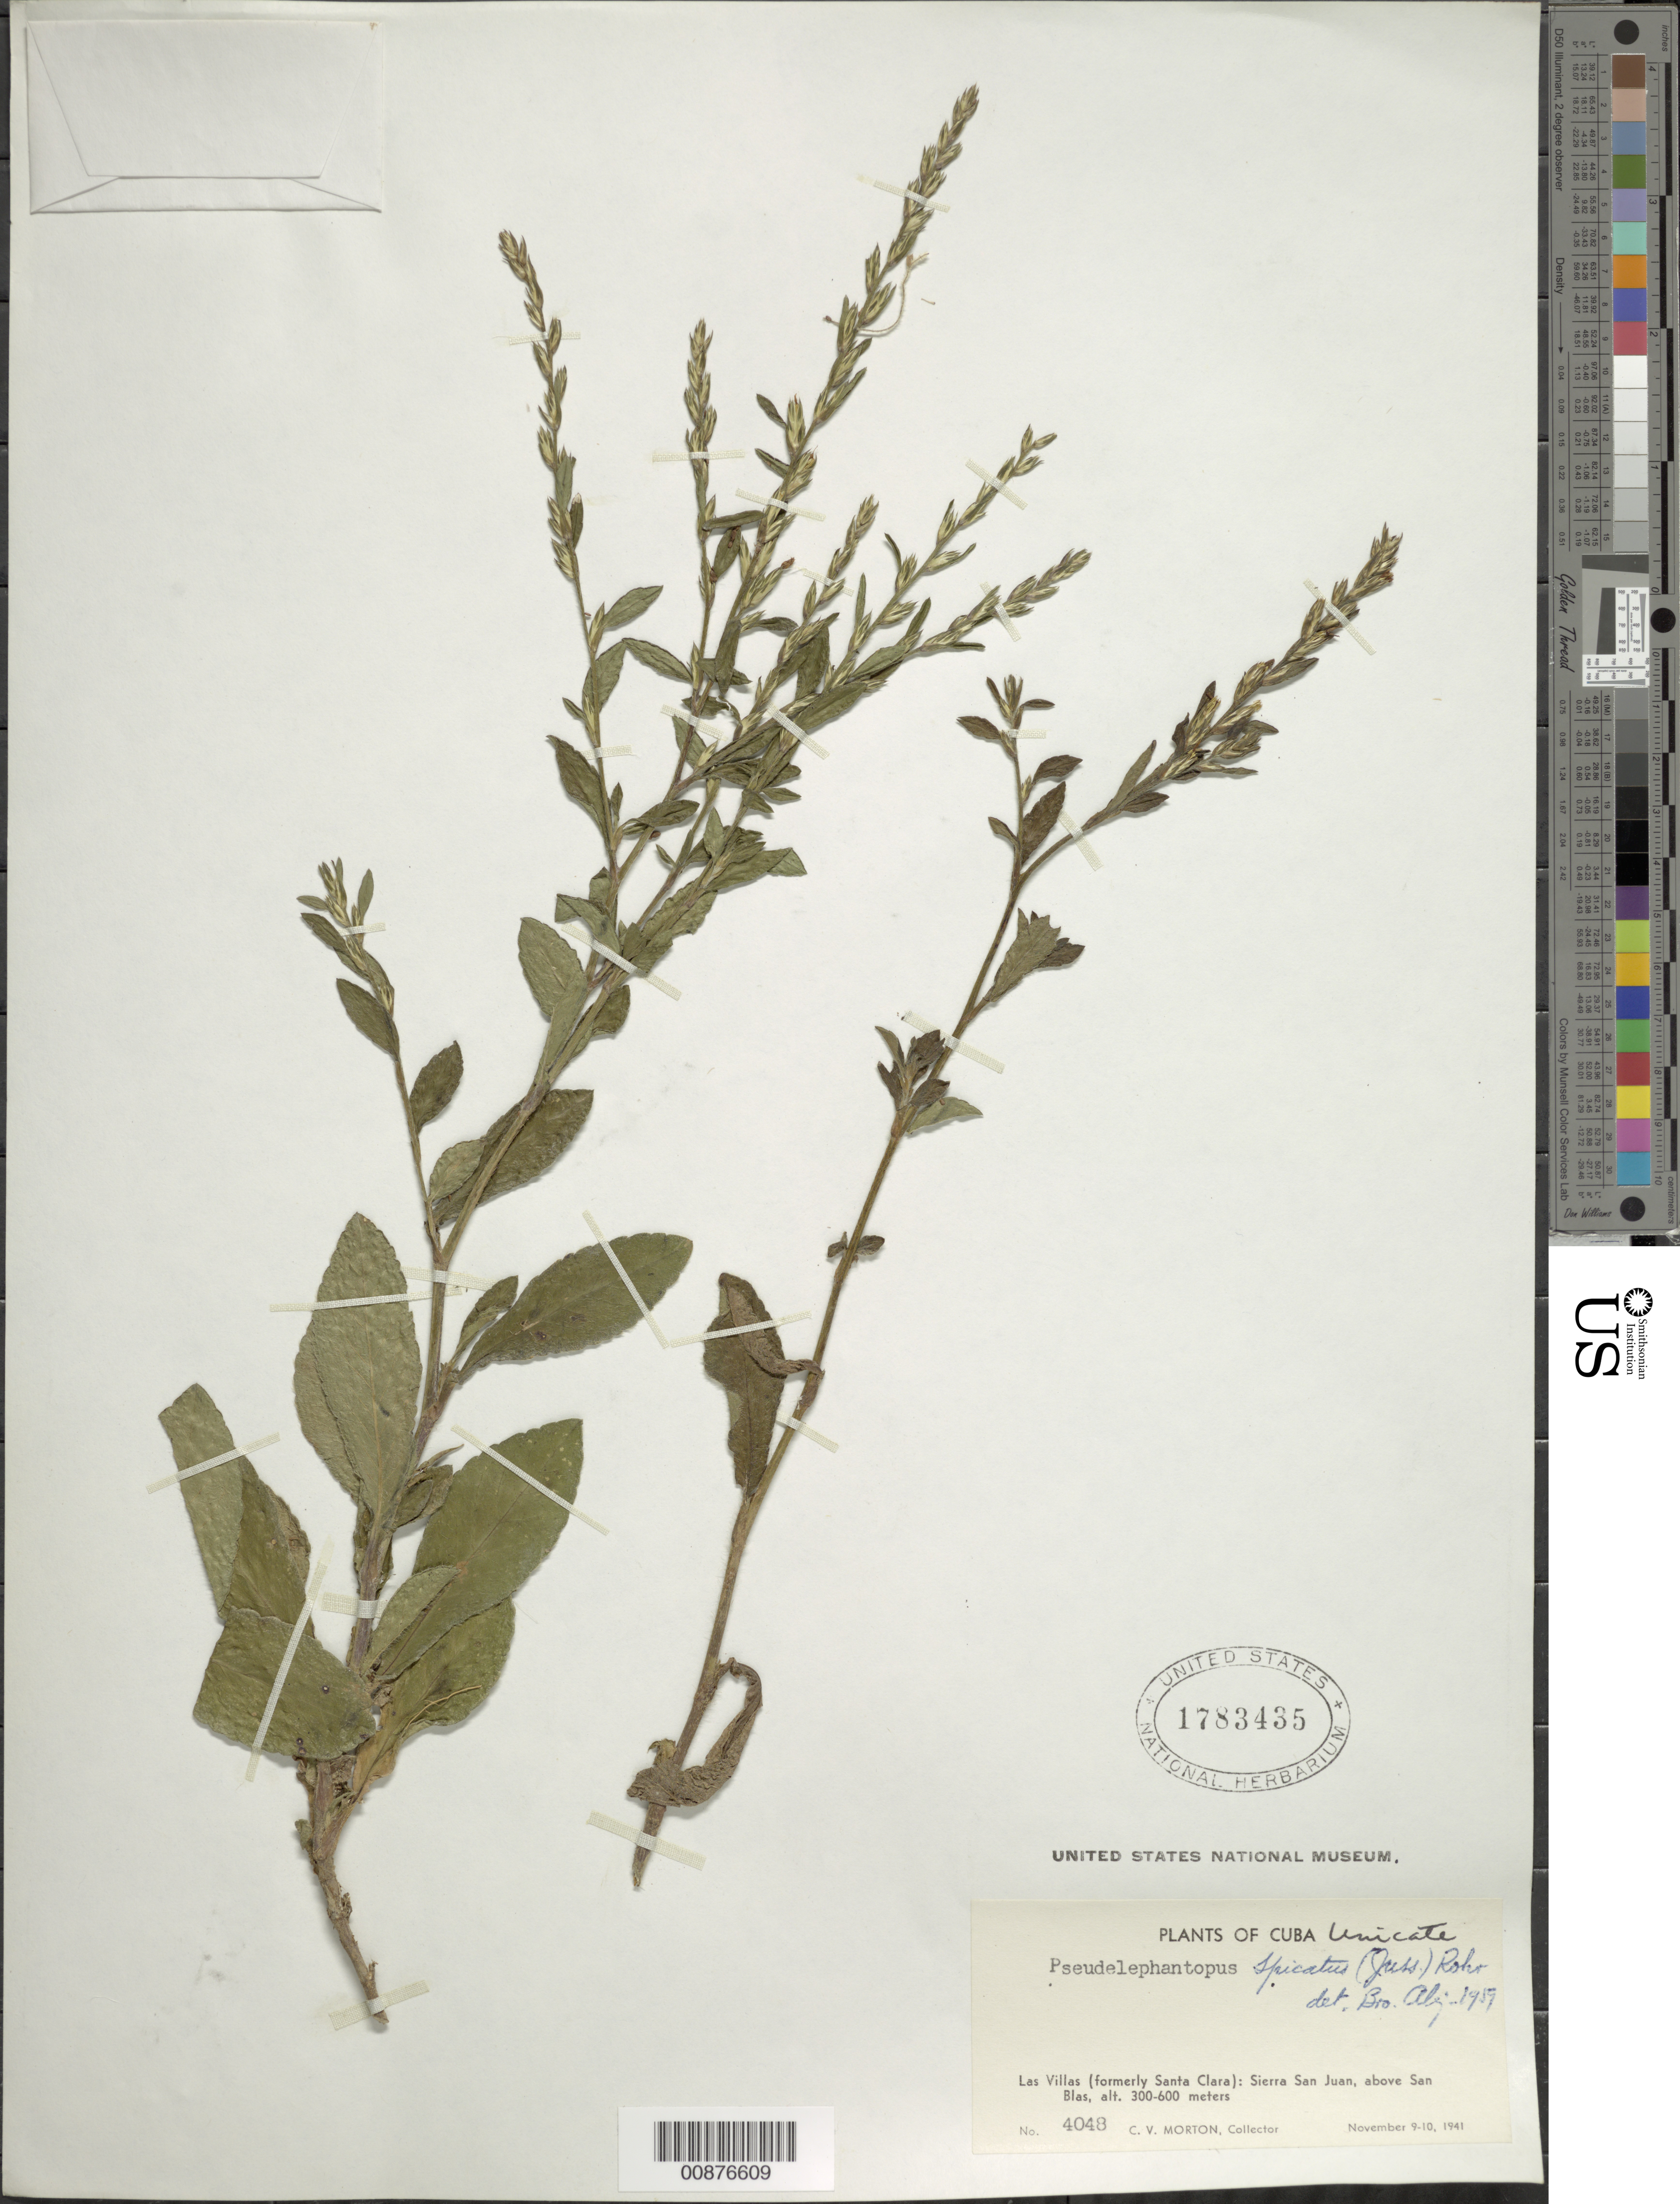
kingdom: Plantae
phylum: Tracheophyta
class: Magnoliopsida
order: Asterales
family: Asteraceae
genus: Pseudelephantopus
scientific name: Pseudelephantopus spicatus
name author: (Juss. ex Aubl.) C.F. Baker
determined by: Liogier, Alain H.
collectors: C. V. Morton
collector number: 4048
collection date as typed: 09 Nov 1941 to 10 Nov 1941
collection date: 1941-11-09/1941-11-10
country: Cuba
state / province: Las Villas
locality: Sierra San Juan, above San Blas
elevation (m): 300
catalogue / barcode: US 1783435